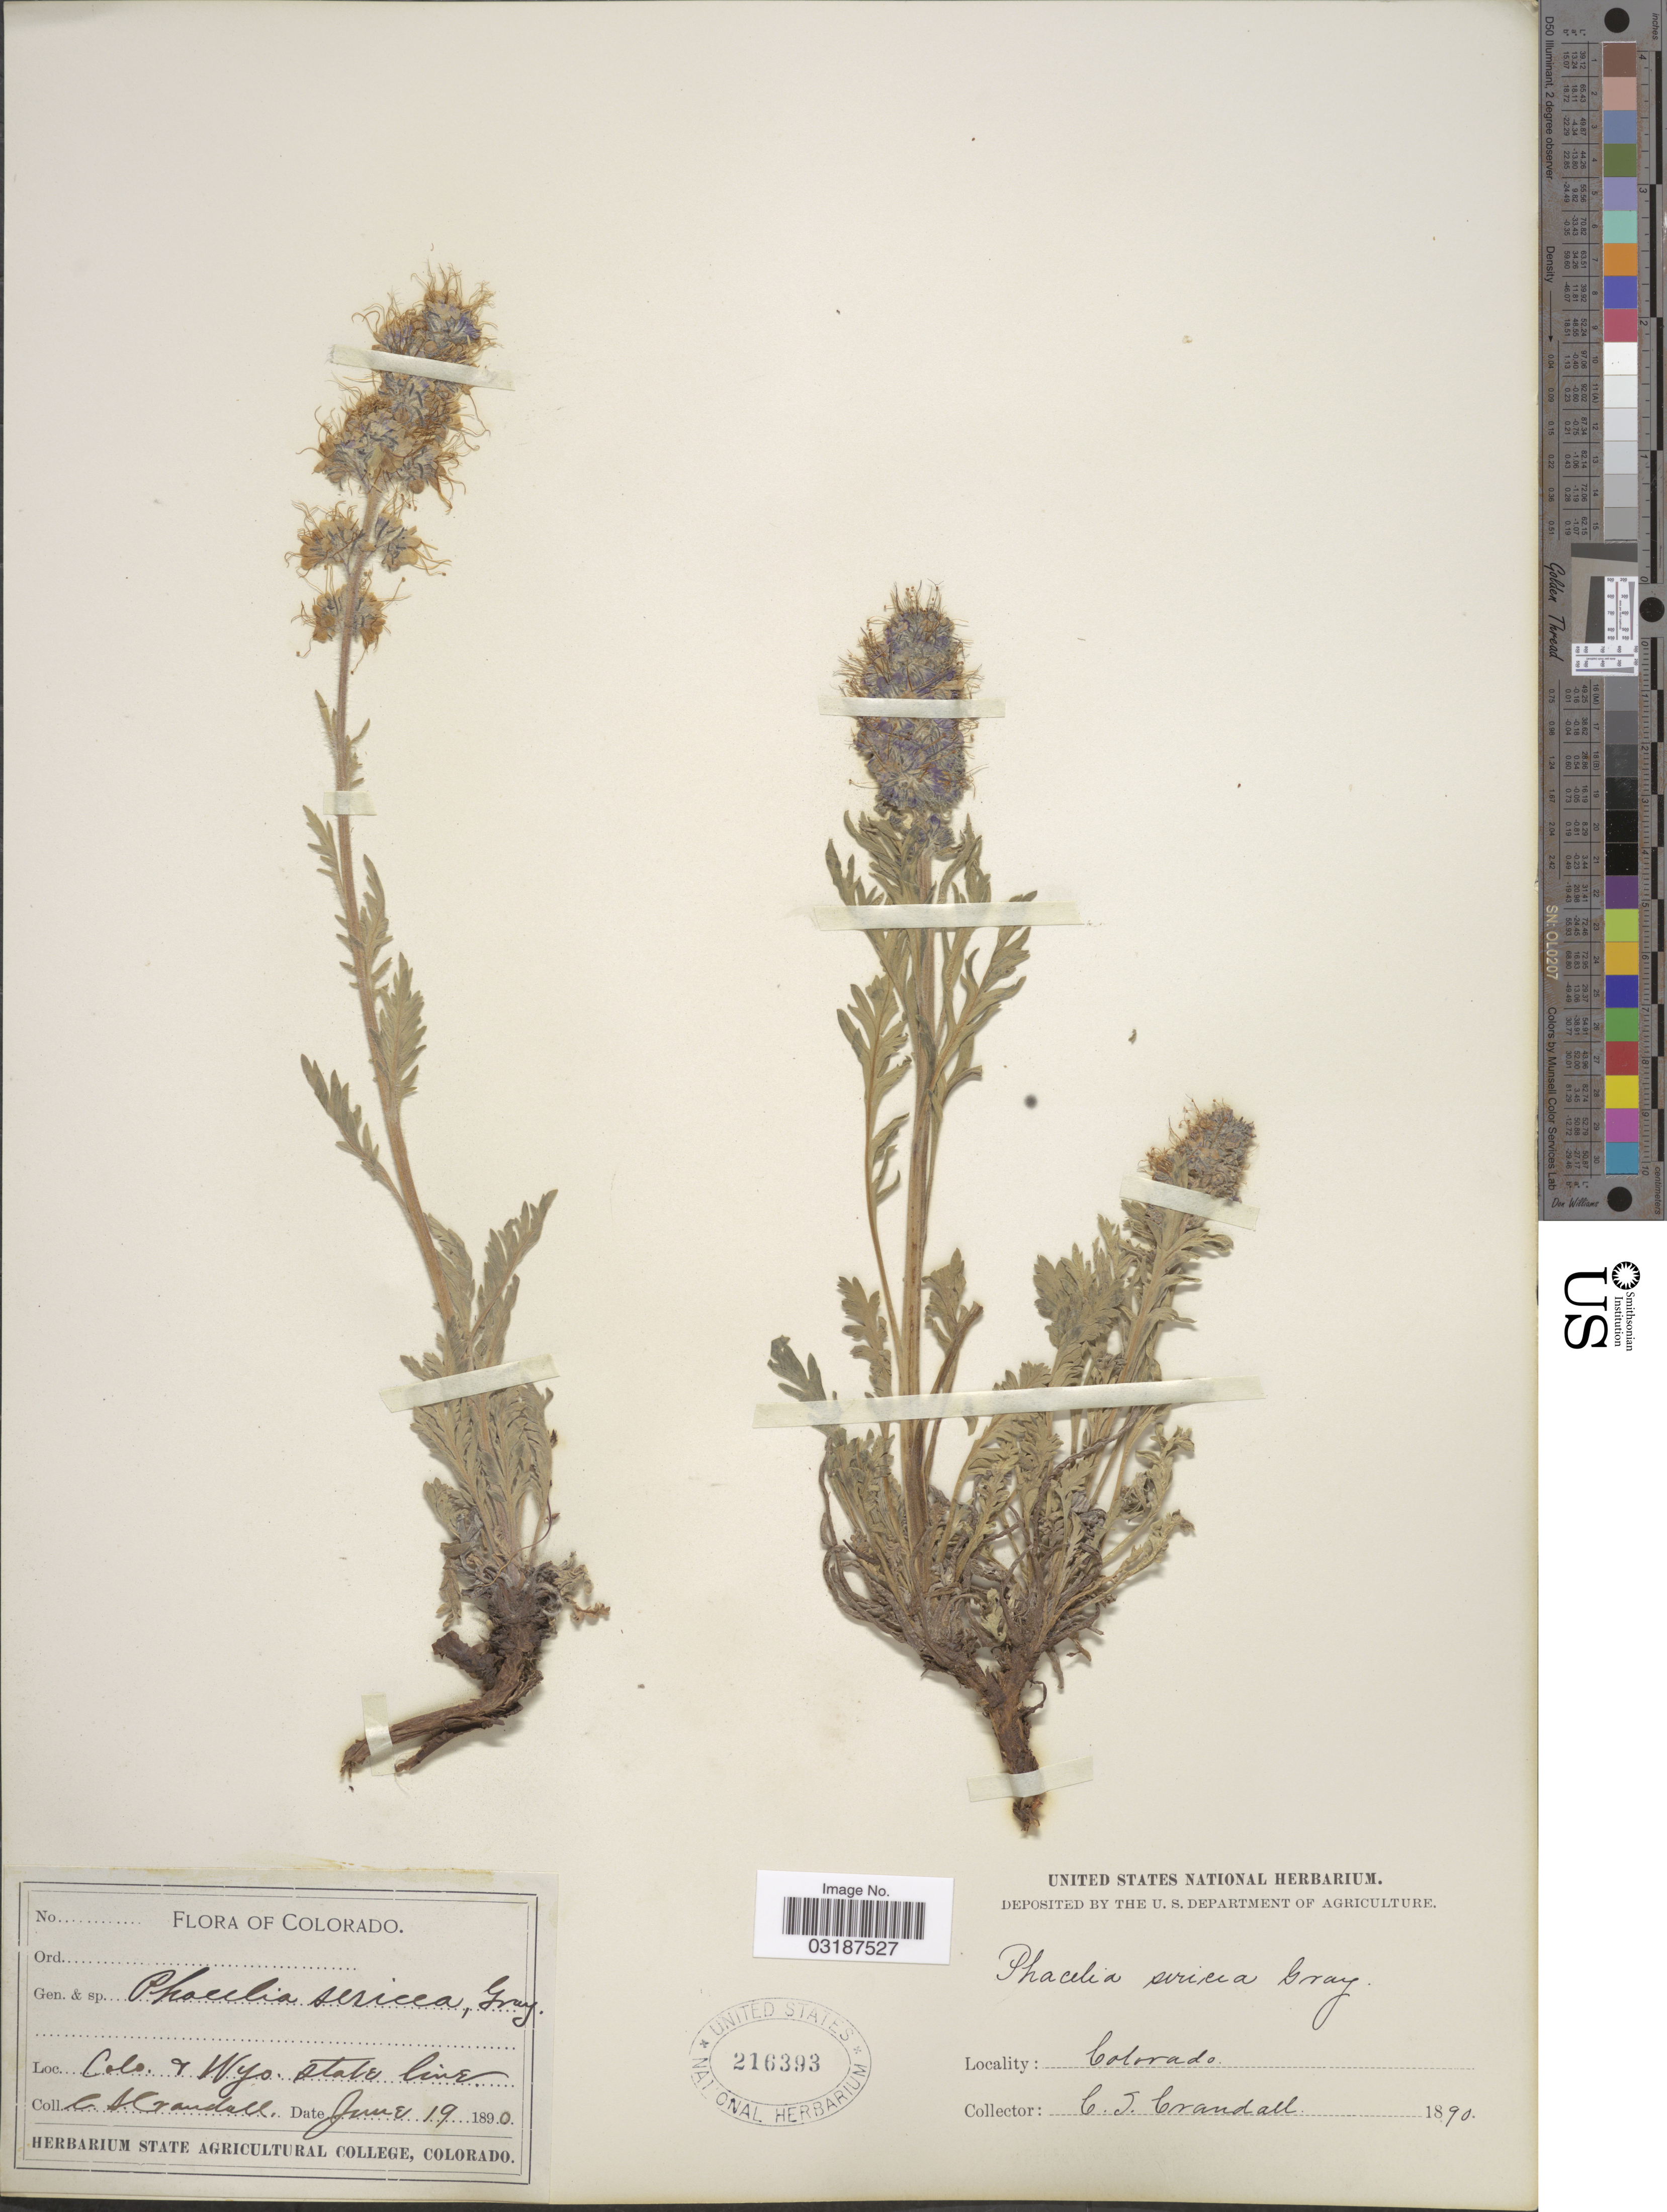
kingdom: Plantae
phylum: Tracheophyta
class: Magnoliopsida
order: Boraginales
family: Hydrophyllaceae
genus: Phacelia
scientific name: Phacelia sericea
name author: (Graham) A. Gray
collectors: C. Crandall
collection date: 1890-06-19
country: United States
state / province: Colorado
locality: Colo. & Wyo. state line.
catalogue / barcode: US 216393